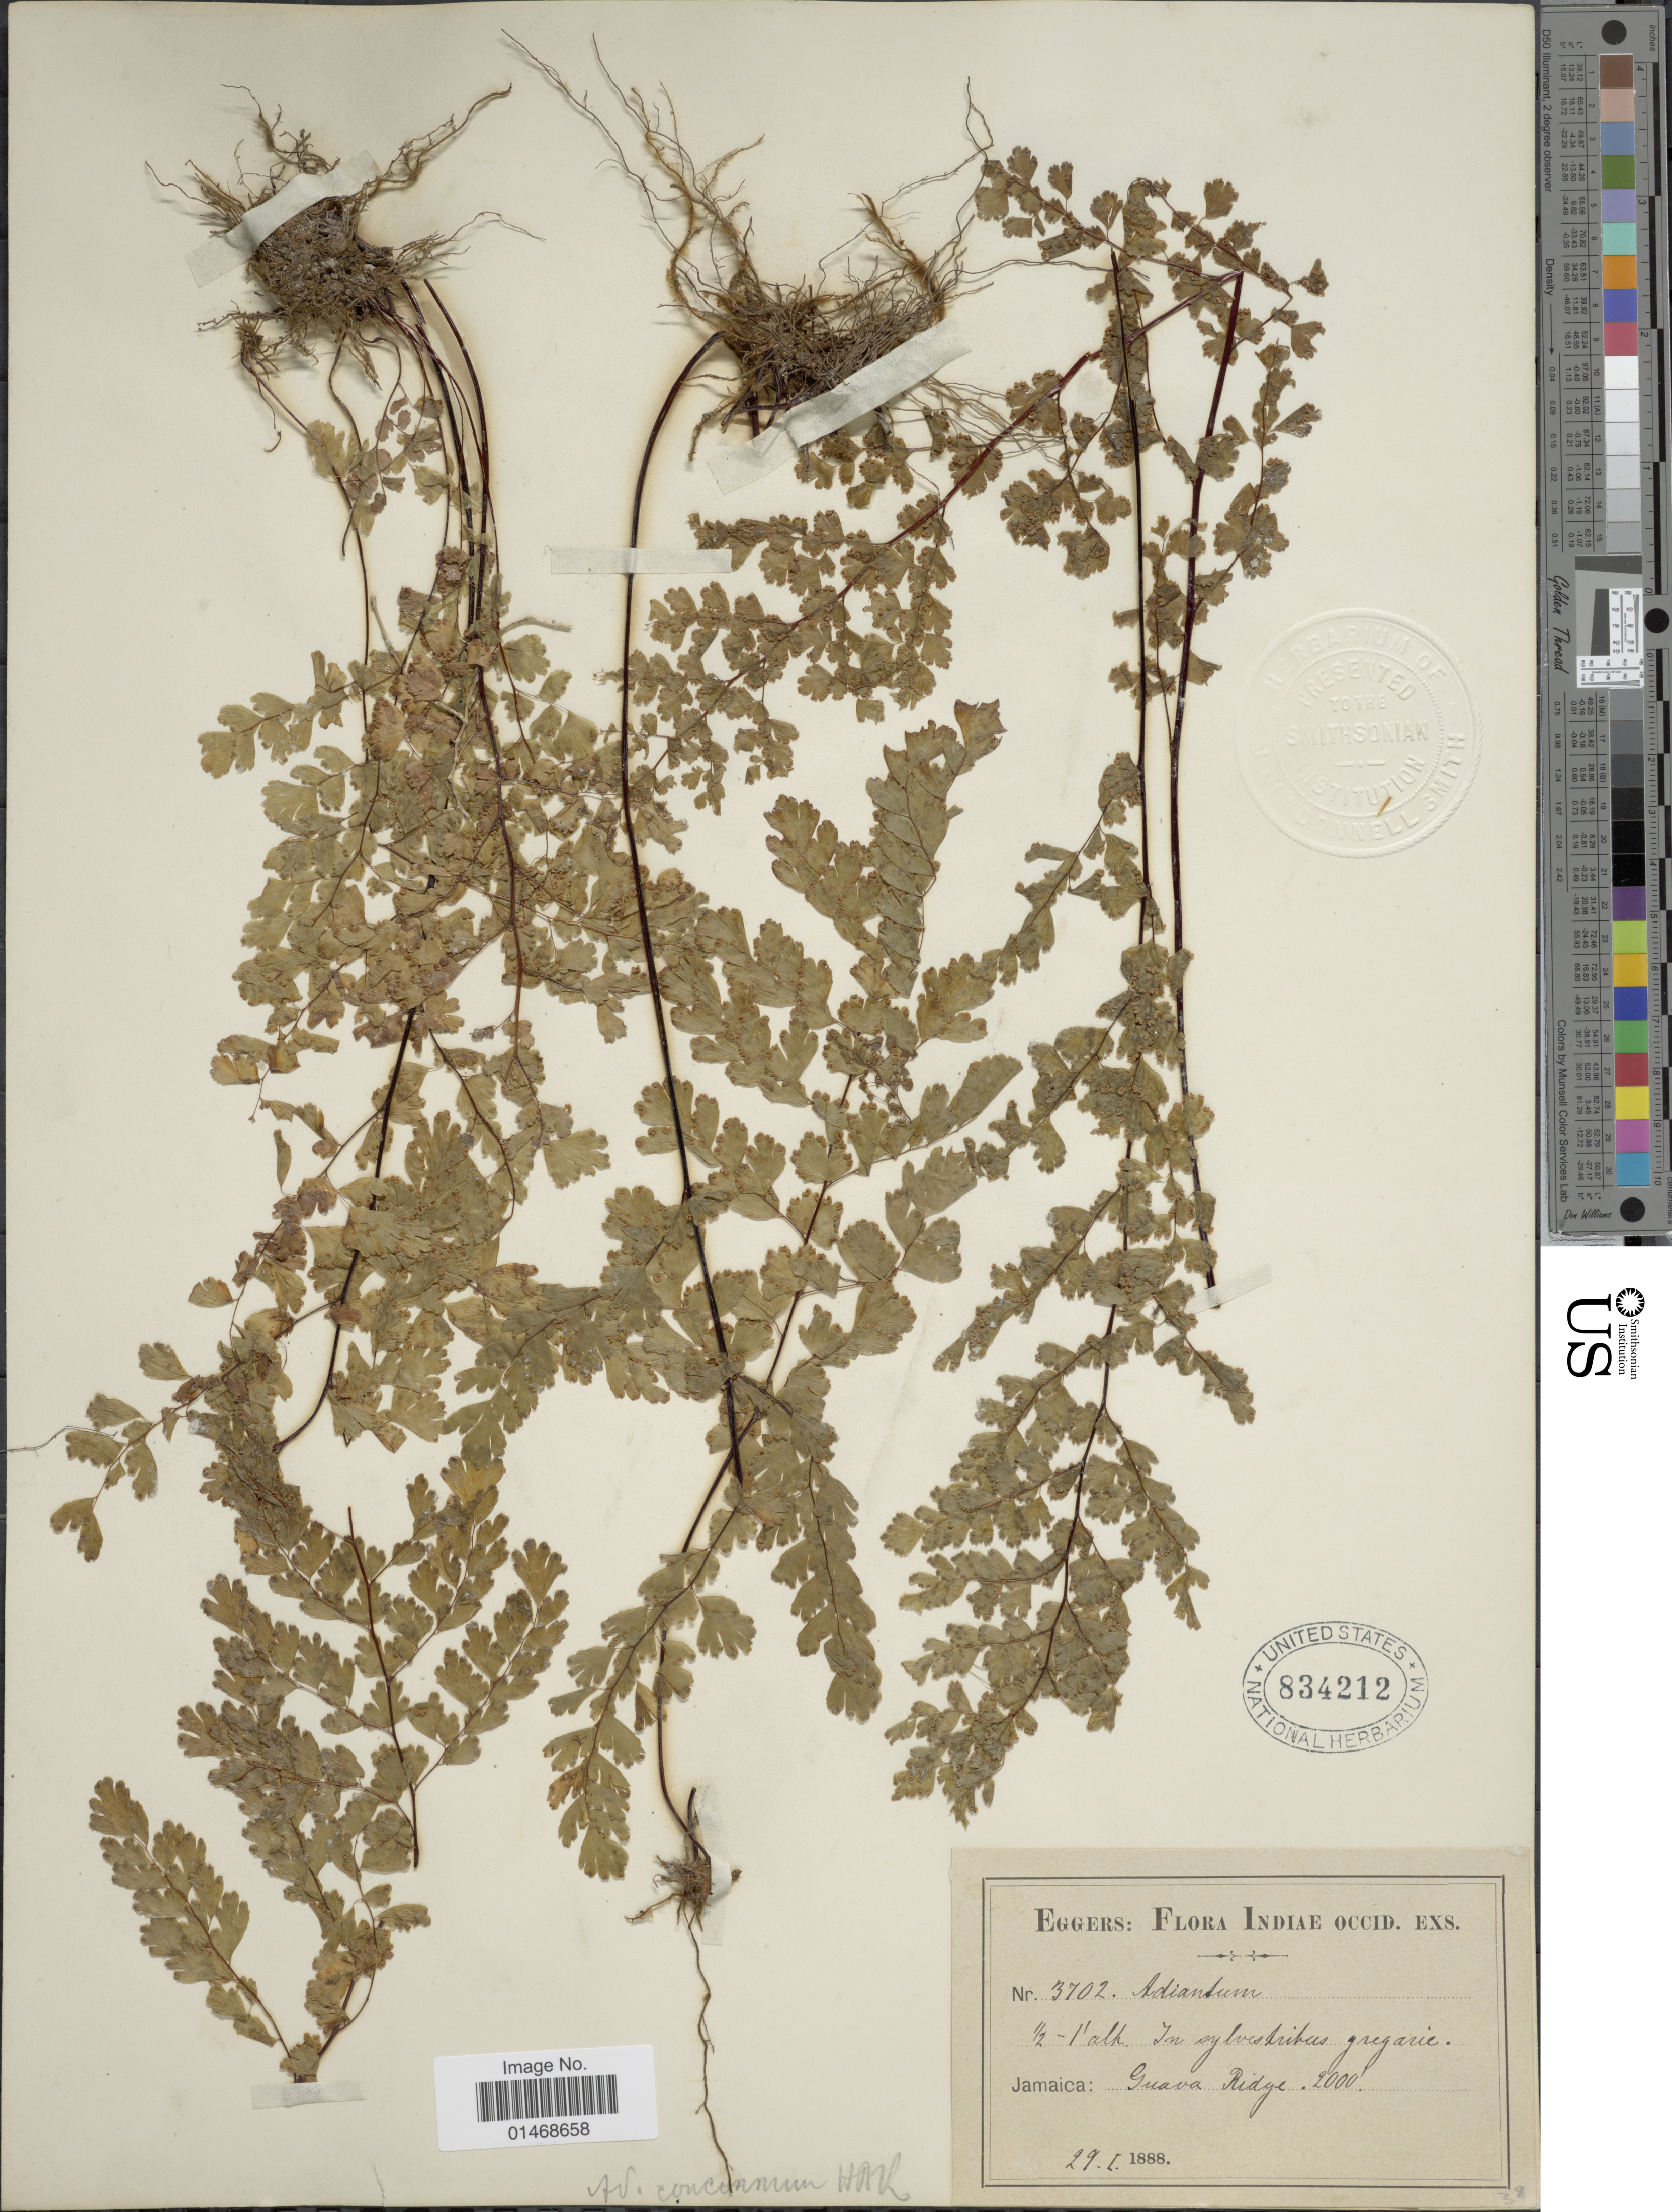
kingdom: Plantae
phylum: Tracheophyta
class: Polypodiopsida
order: Polypodiales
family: Pteridaceae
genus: Adiantum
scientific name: Adiantum concinnum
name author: Humb. & Bonpl. ex Willd.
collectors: -. Eggers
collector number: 3702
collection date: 1888-01-29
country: Jamaica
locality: Guava Ridge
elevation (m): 610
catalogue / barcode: US 834212